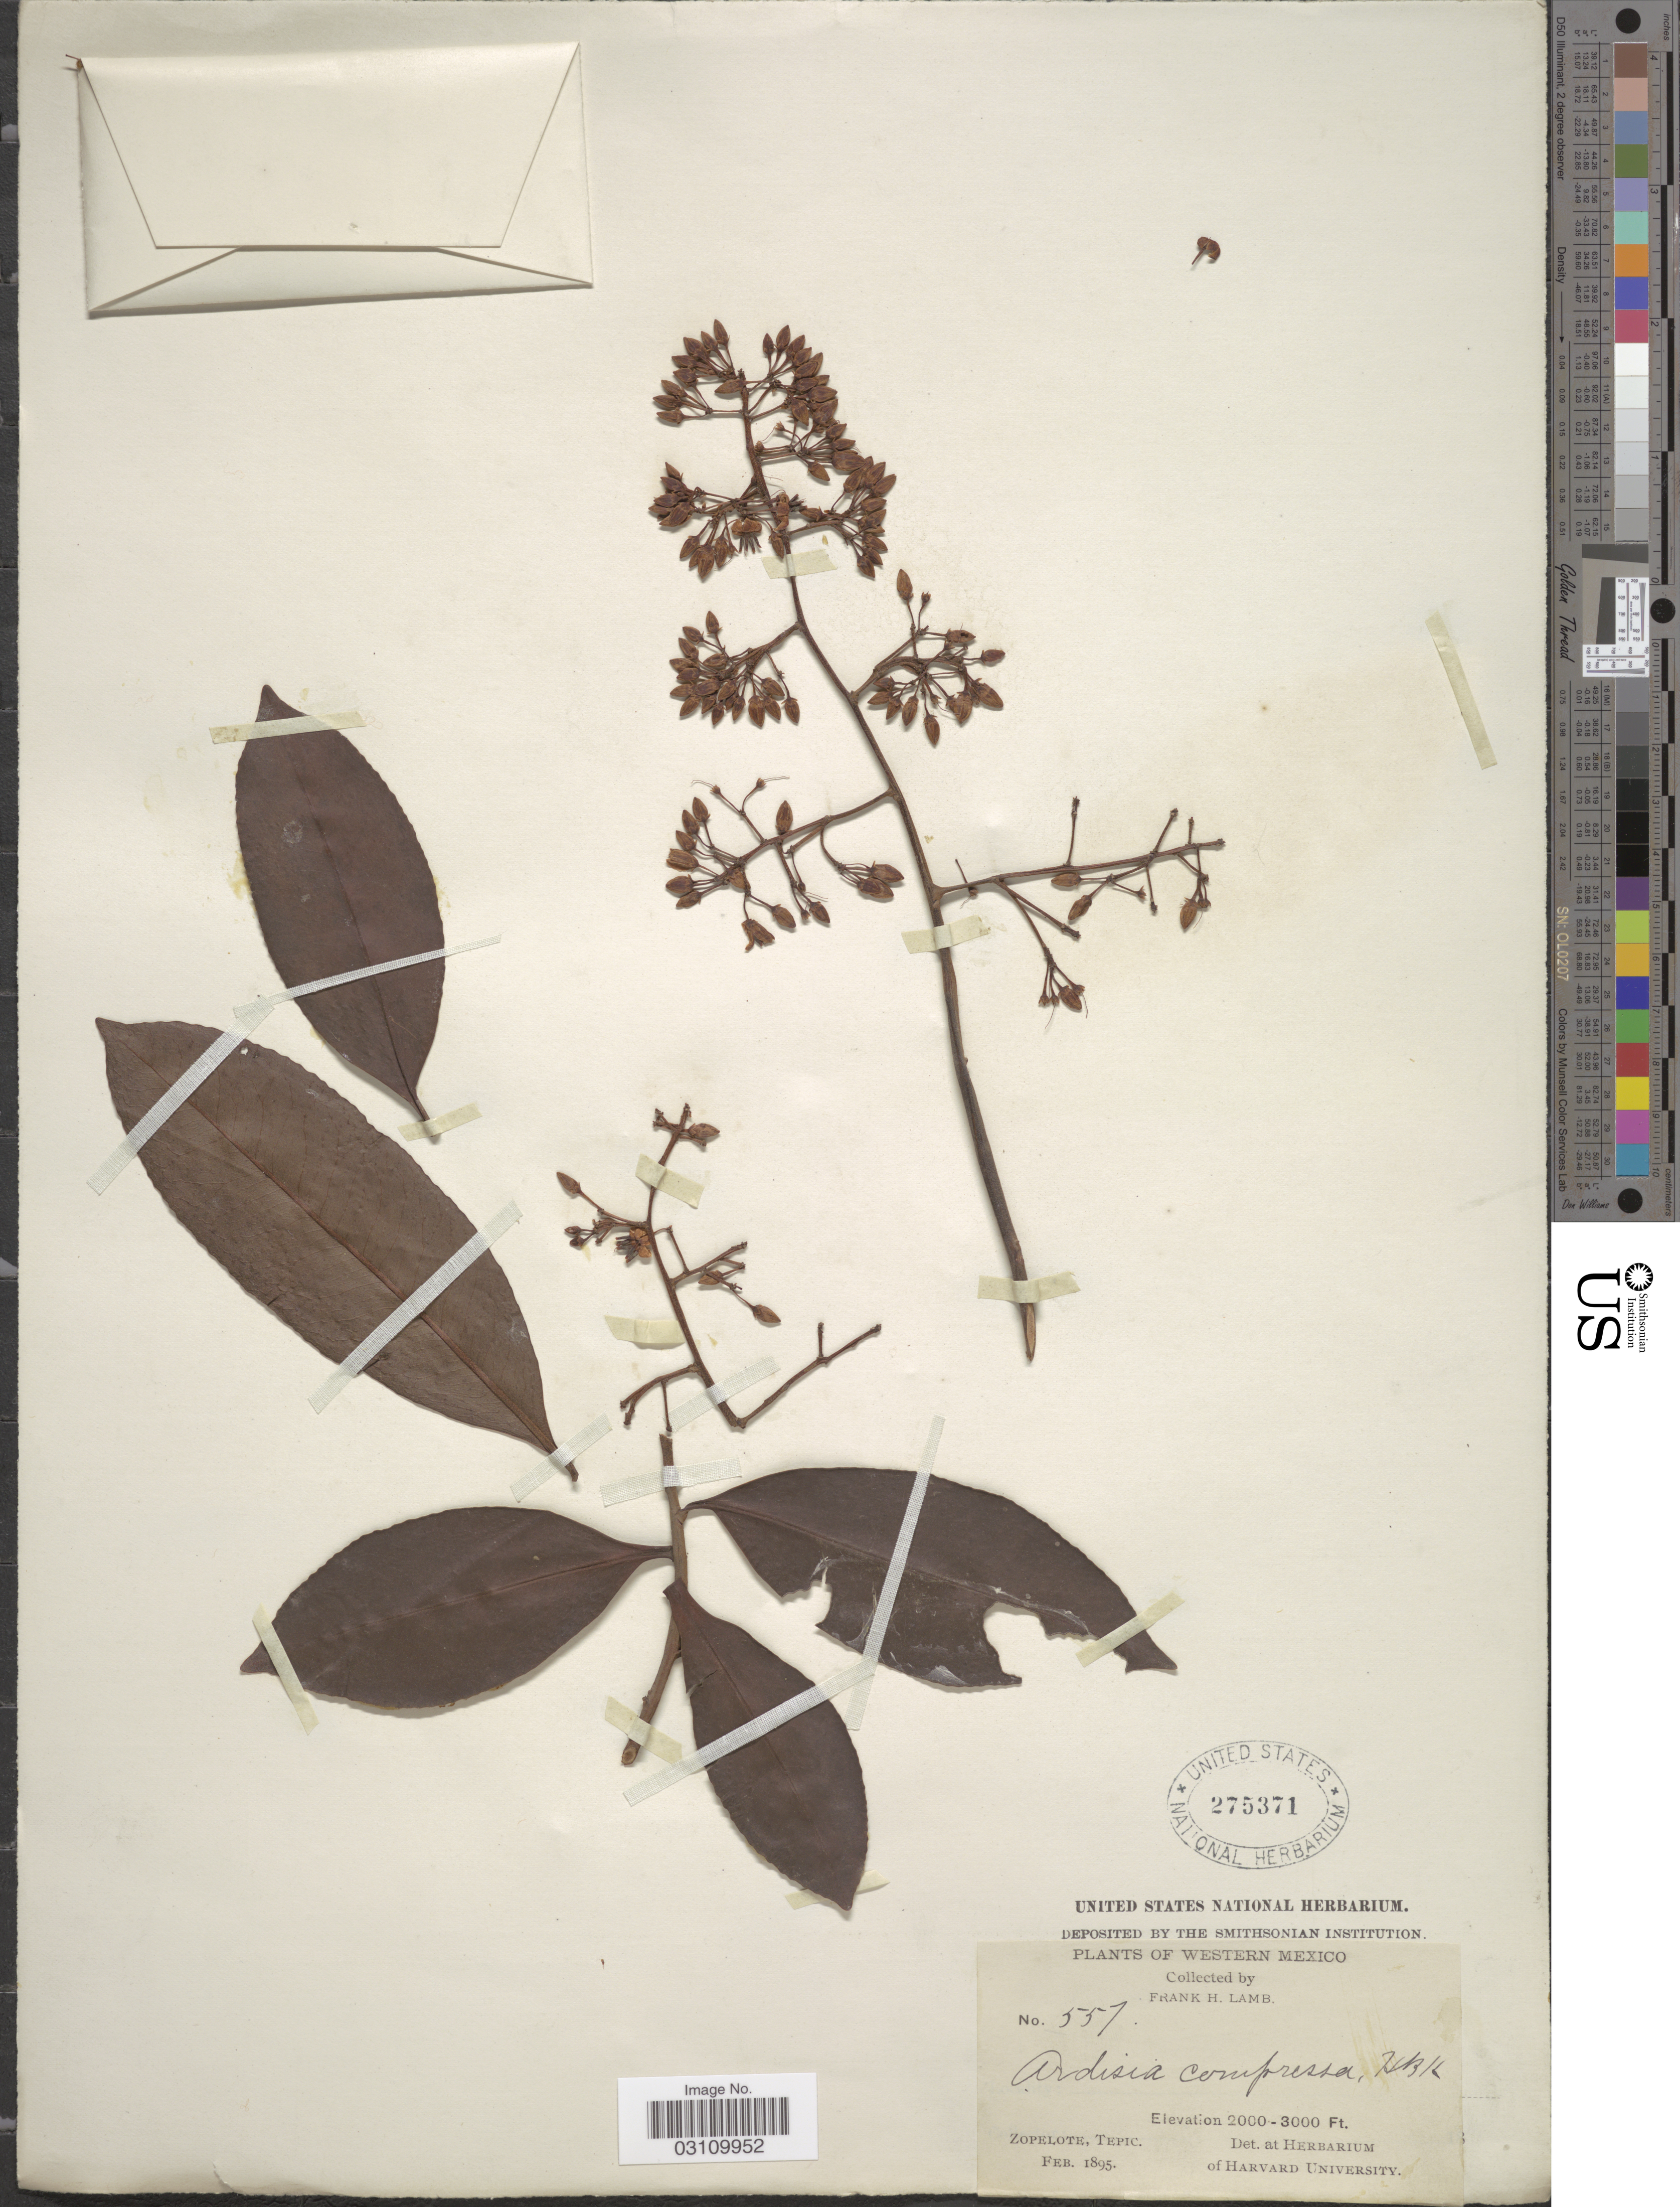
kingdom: Plantae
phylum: Tracheophyta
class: Magnoliopsida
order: Ericales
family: Primulaceae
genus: Ardisia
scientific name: Ardisia compressa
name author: Kunth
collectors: F. H. Lamb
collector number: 557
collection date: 1895-02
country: Mexico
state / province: Nayarit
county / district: Ruíz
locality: Zopelote [El Zopilote], Tepic [now Nayarit].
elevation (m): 610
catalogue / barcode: US 275371